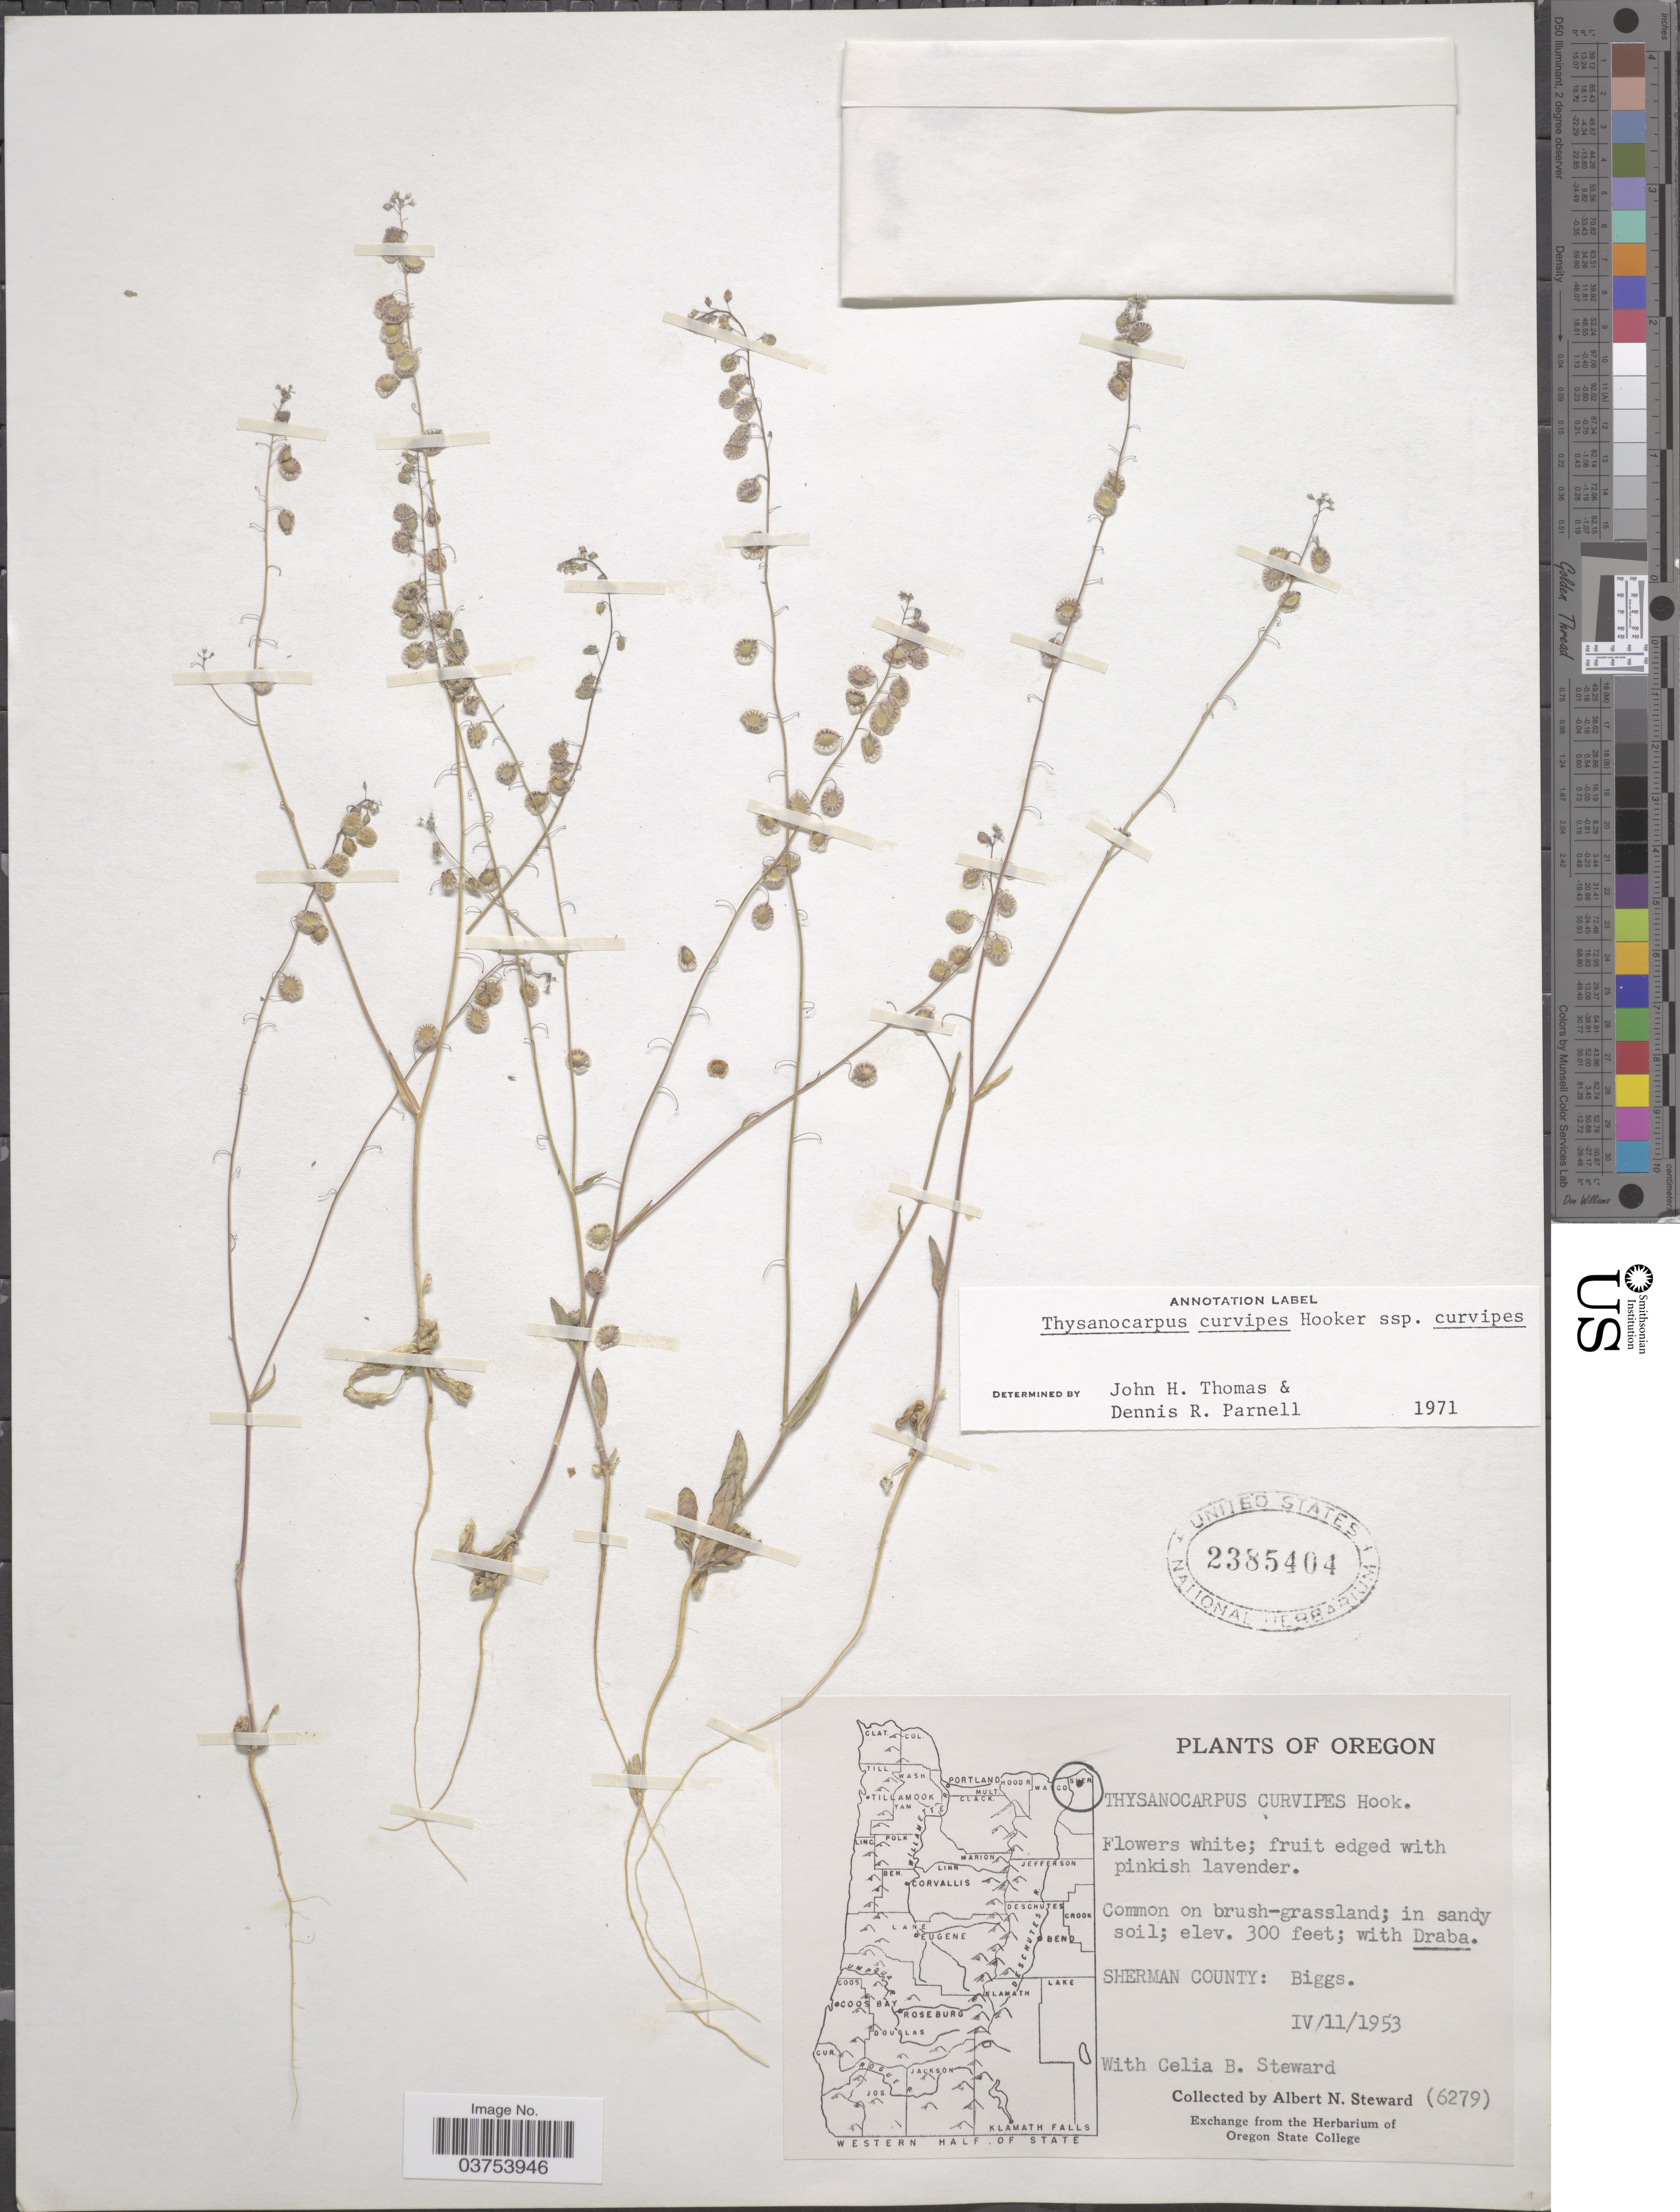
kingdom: Plantae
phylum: Tracheophyta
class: Magnoliopsida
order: Brassicales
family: Brassicaceae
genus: Thysanocarpus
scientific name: Thysanocarpus curvipes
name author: Hook.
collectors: A. N. Steward & C. Steward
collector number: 6279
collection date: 1953-04-11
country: United States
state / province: Oregon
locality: Sherman County: Biggs.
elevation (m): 91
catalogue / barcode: US 2385404